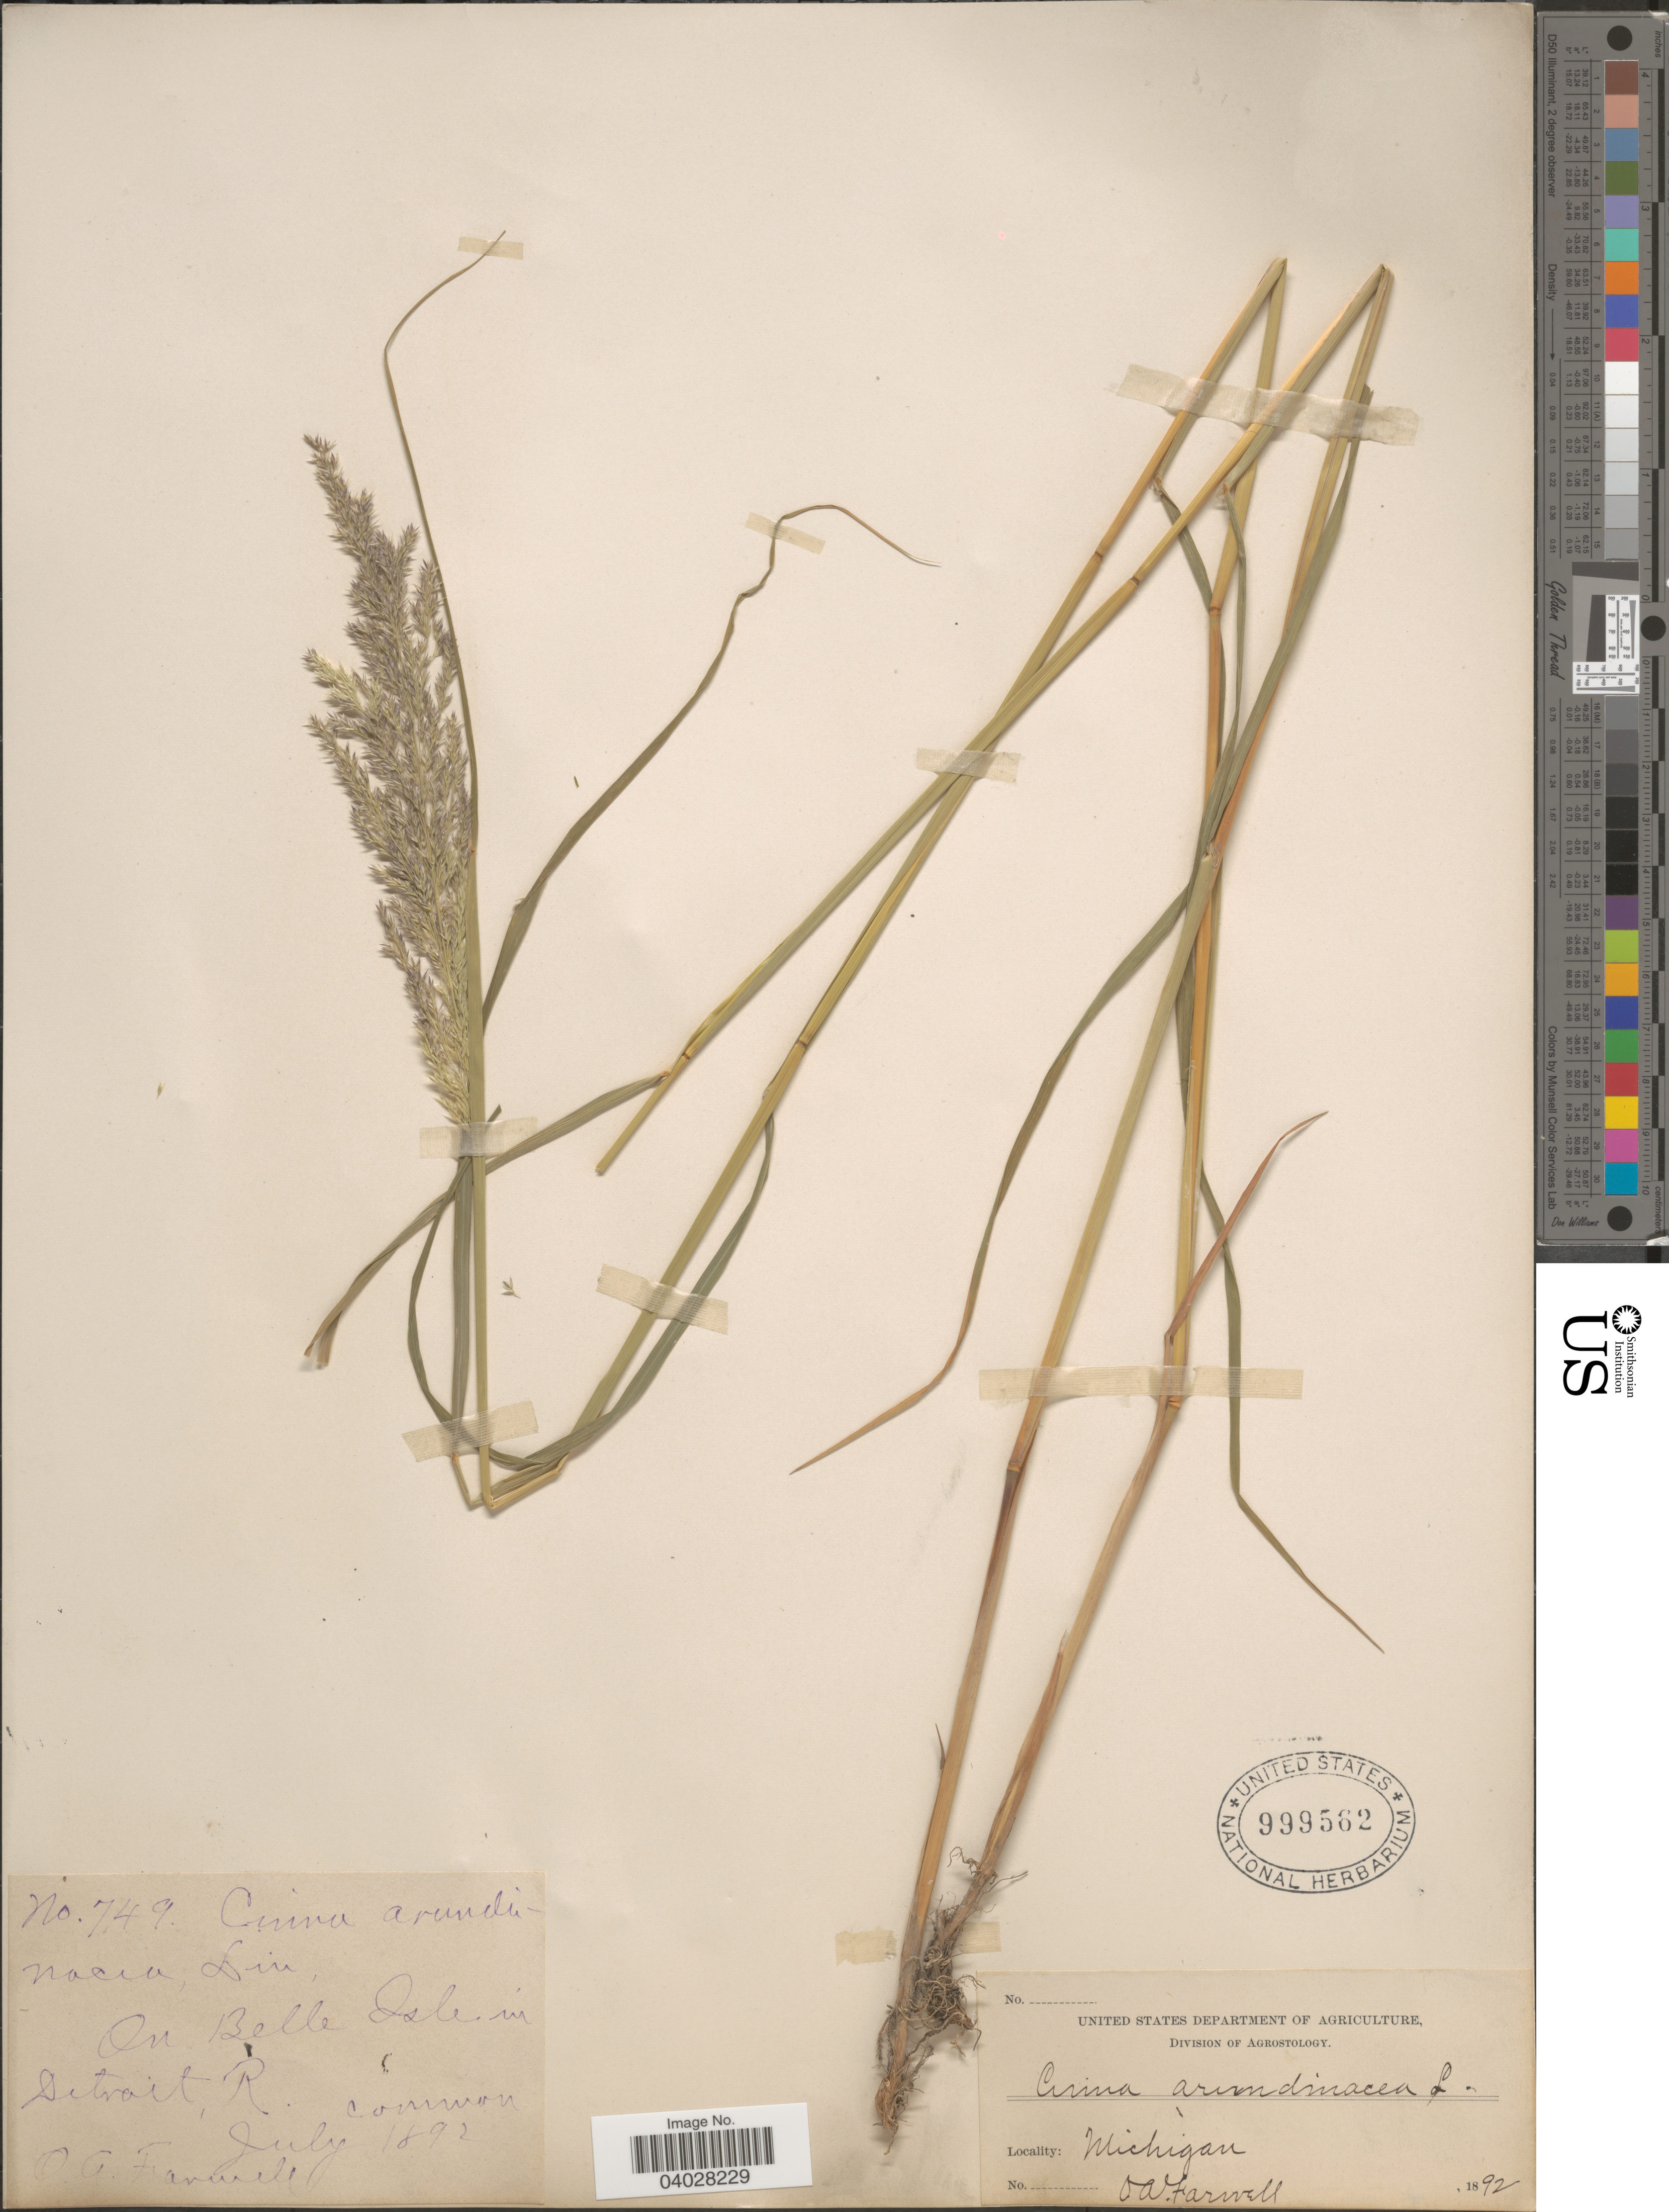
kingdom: Plantae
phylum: Tracheophyta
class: Liliopsida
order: Poales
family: Poaceae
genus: Calamagrostis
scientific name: Calamagrostis canadensis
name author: (Michx.) P. Beauv.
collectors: O. Farwell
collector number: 749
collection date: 1892-07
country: United States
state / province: Michigan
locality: On Belle Isle in Detroit, R.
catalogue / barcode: US 999562